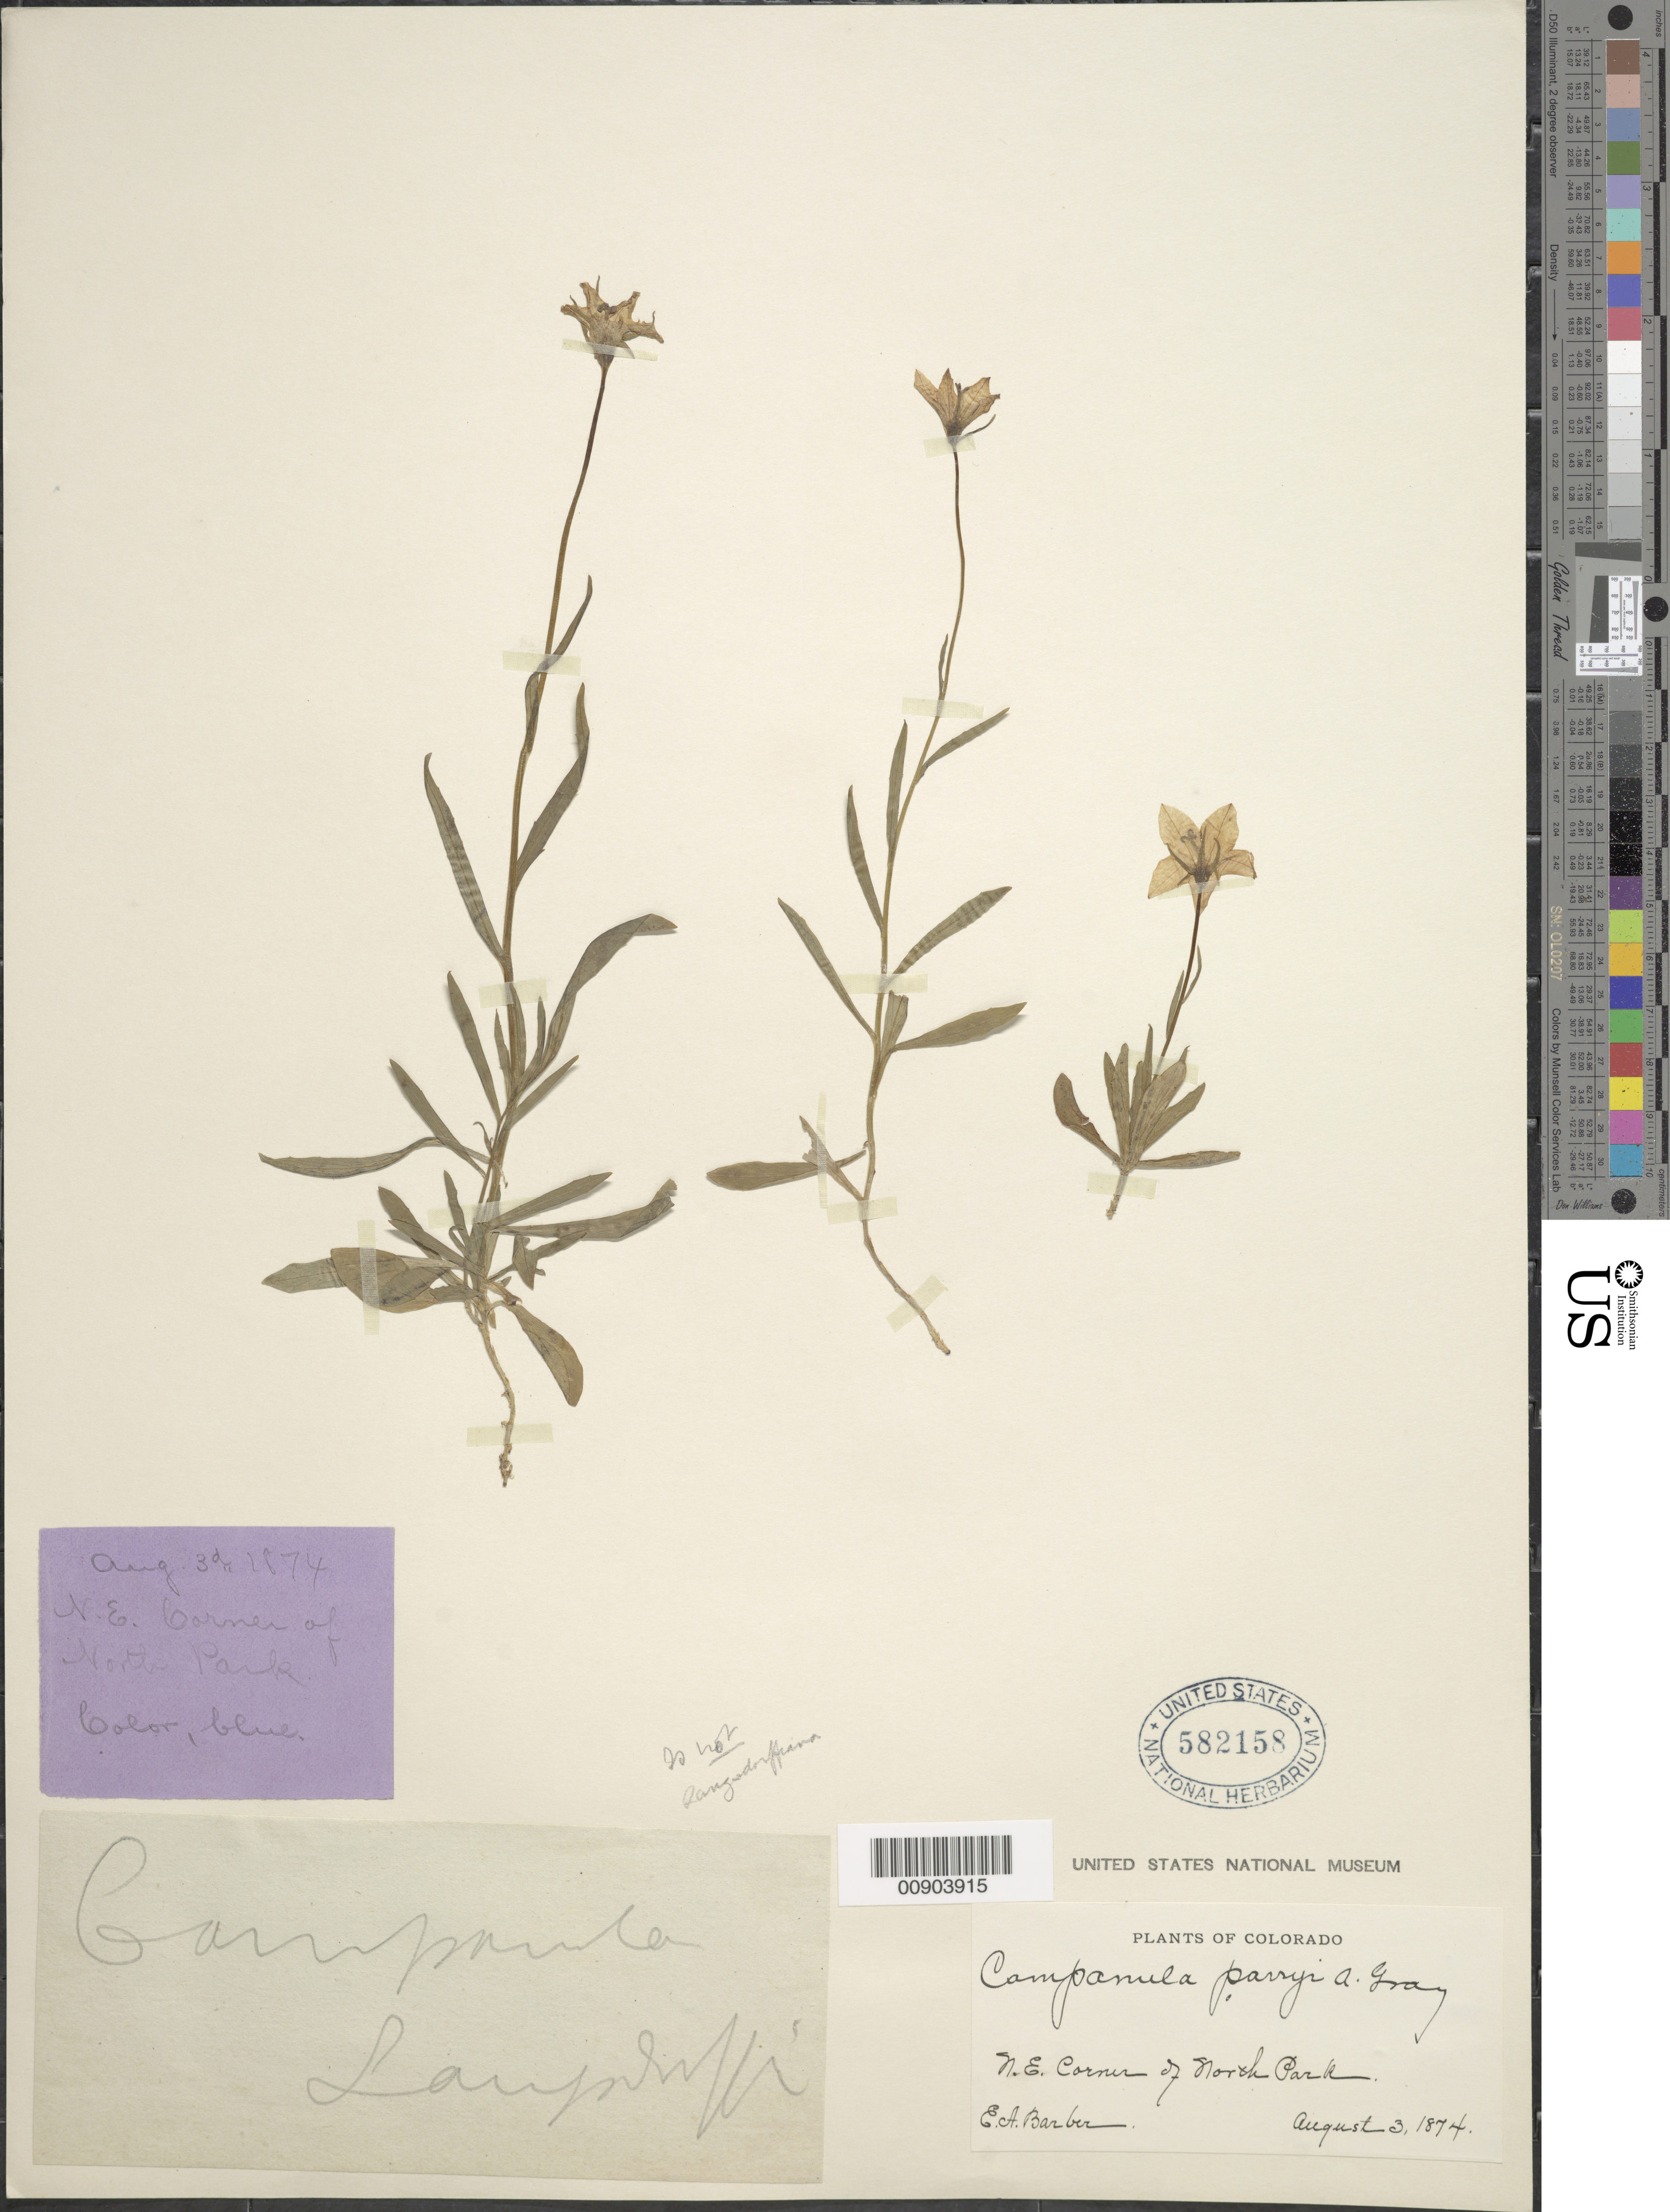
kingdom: Plantae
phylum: Tracheophyta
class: Magnoliopsida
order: Asterales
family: Campanulaceae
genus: Campanula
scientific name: Campanula planiflora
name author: Engelm.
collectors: E. Barber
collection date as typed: August 3, 1874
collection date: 1874-08-03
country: United States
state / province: Colorado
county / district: Jackson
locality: N.E. corner of North Park.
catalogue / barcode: US 582158